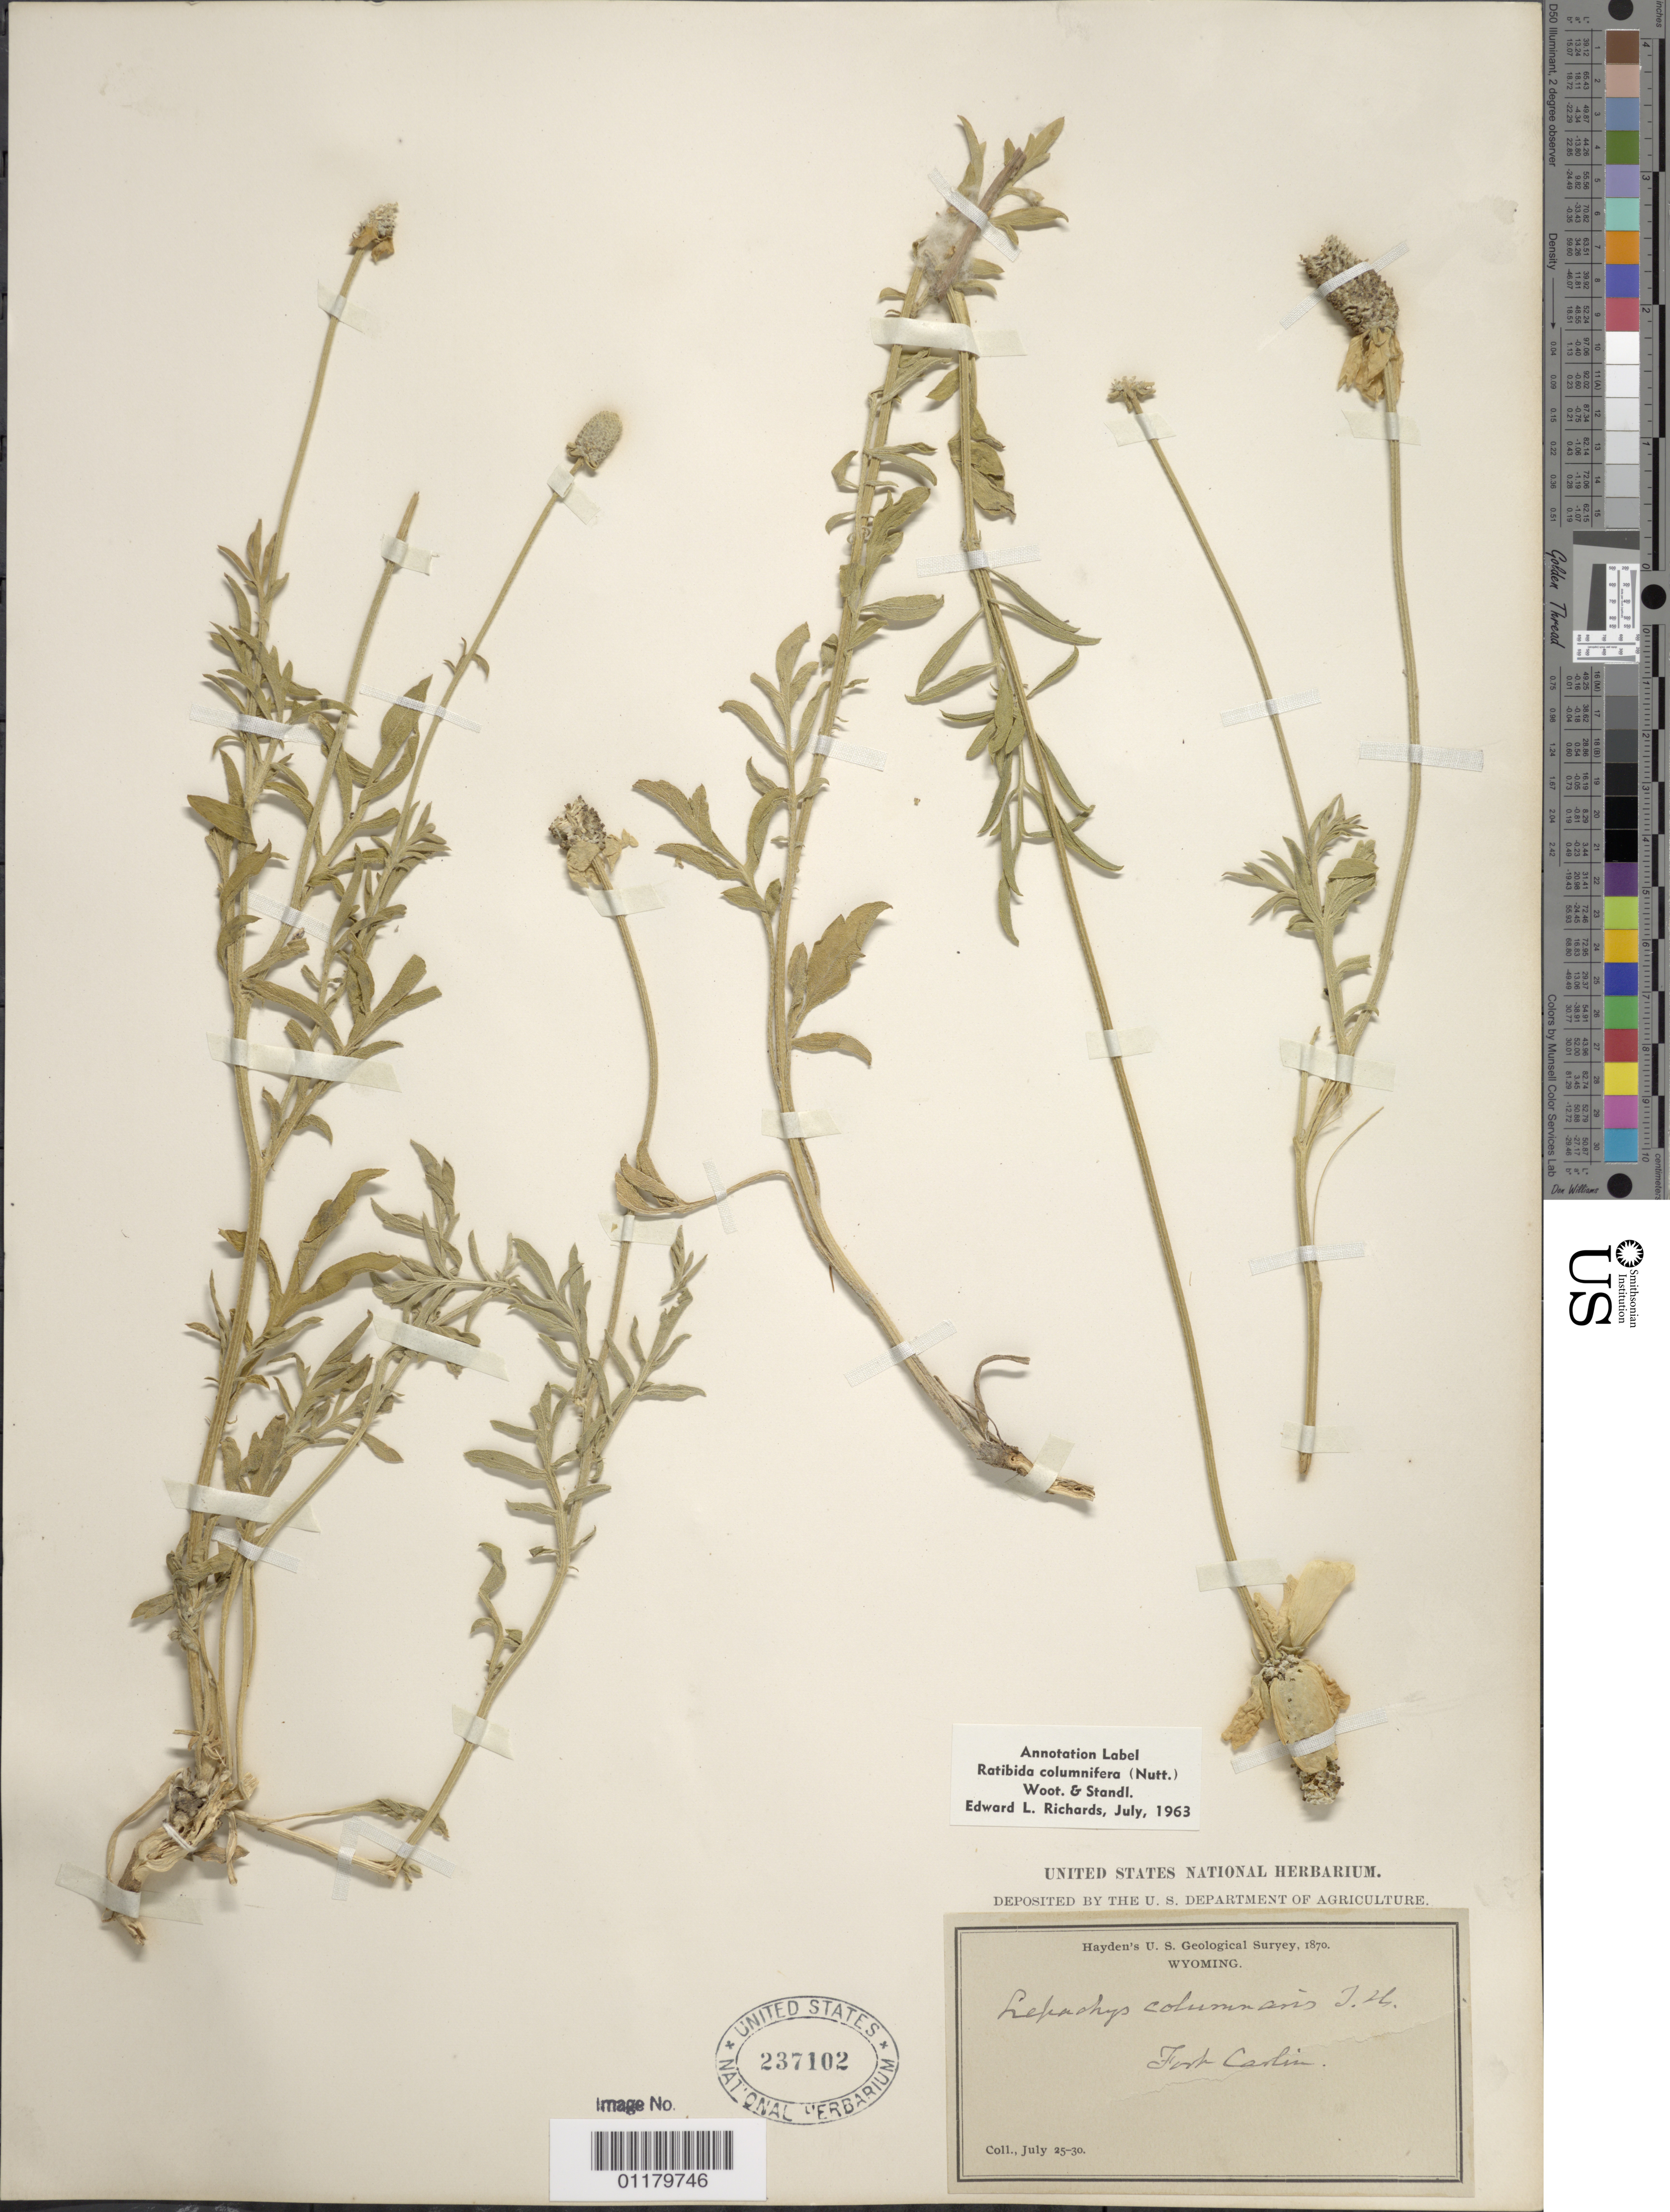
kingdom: Plantae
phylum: Tracheophyta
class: Magnoliopsida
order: Asterales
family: Asteraceae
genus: Ratibida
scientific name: Ratibida columnaris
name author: (Pursh) D. Don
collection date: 1870-07-25/1870-07-30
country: United States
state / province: Wyoming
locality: Fort Carlin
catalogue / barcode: US 237102